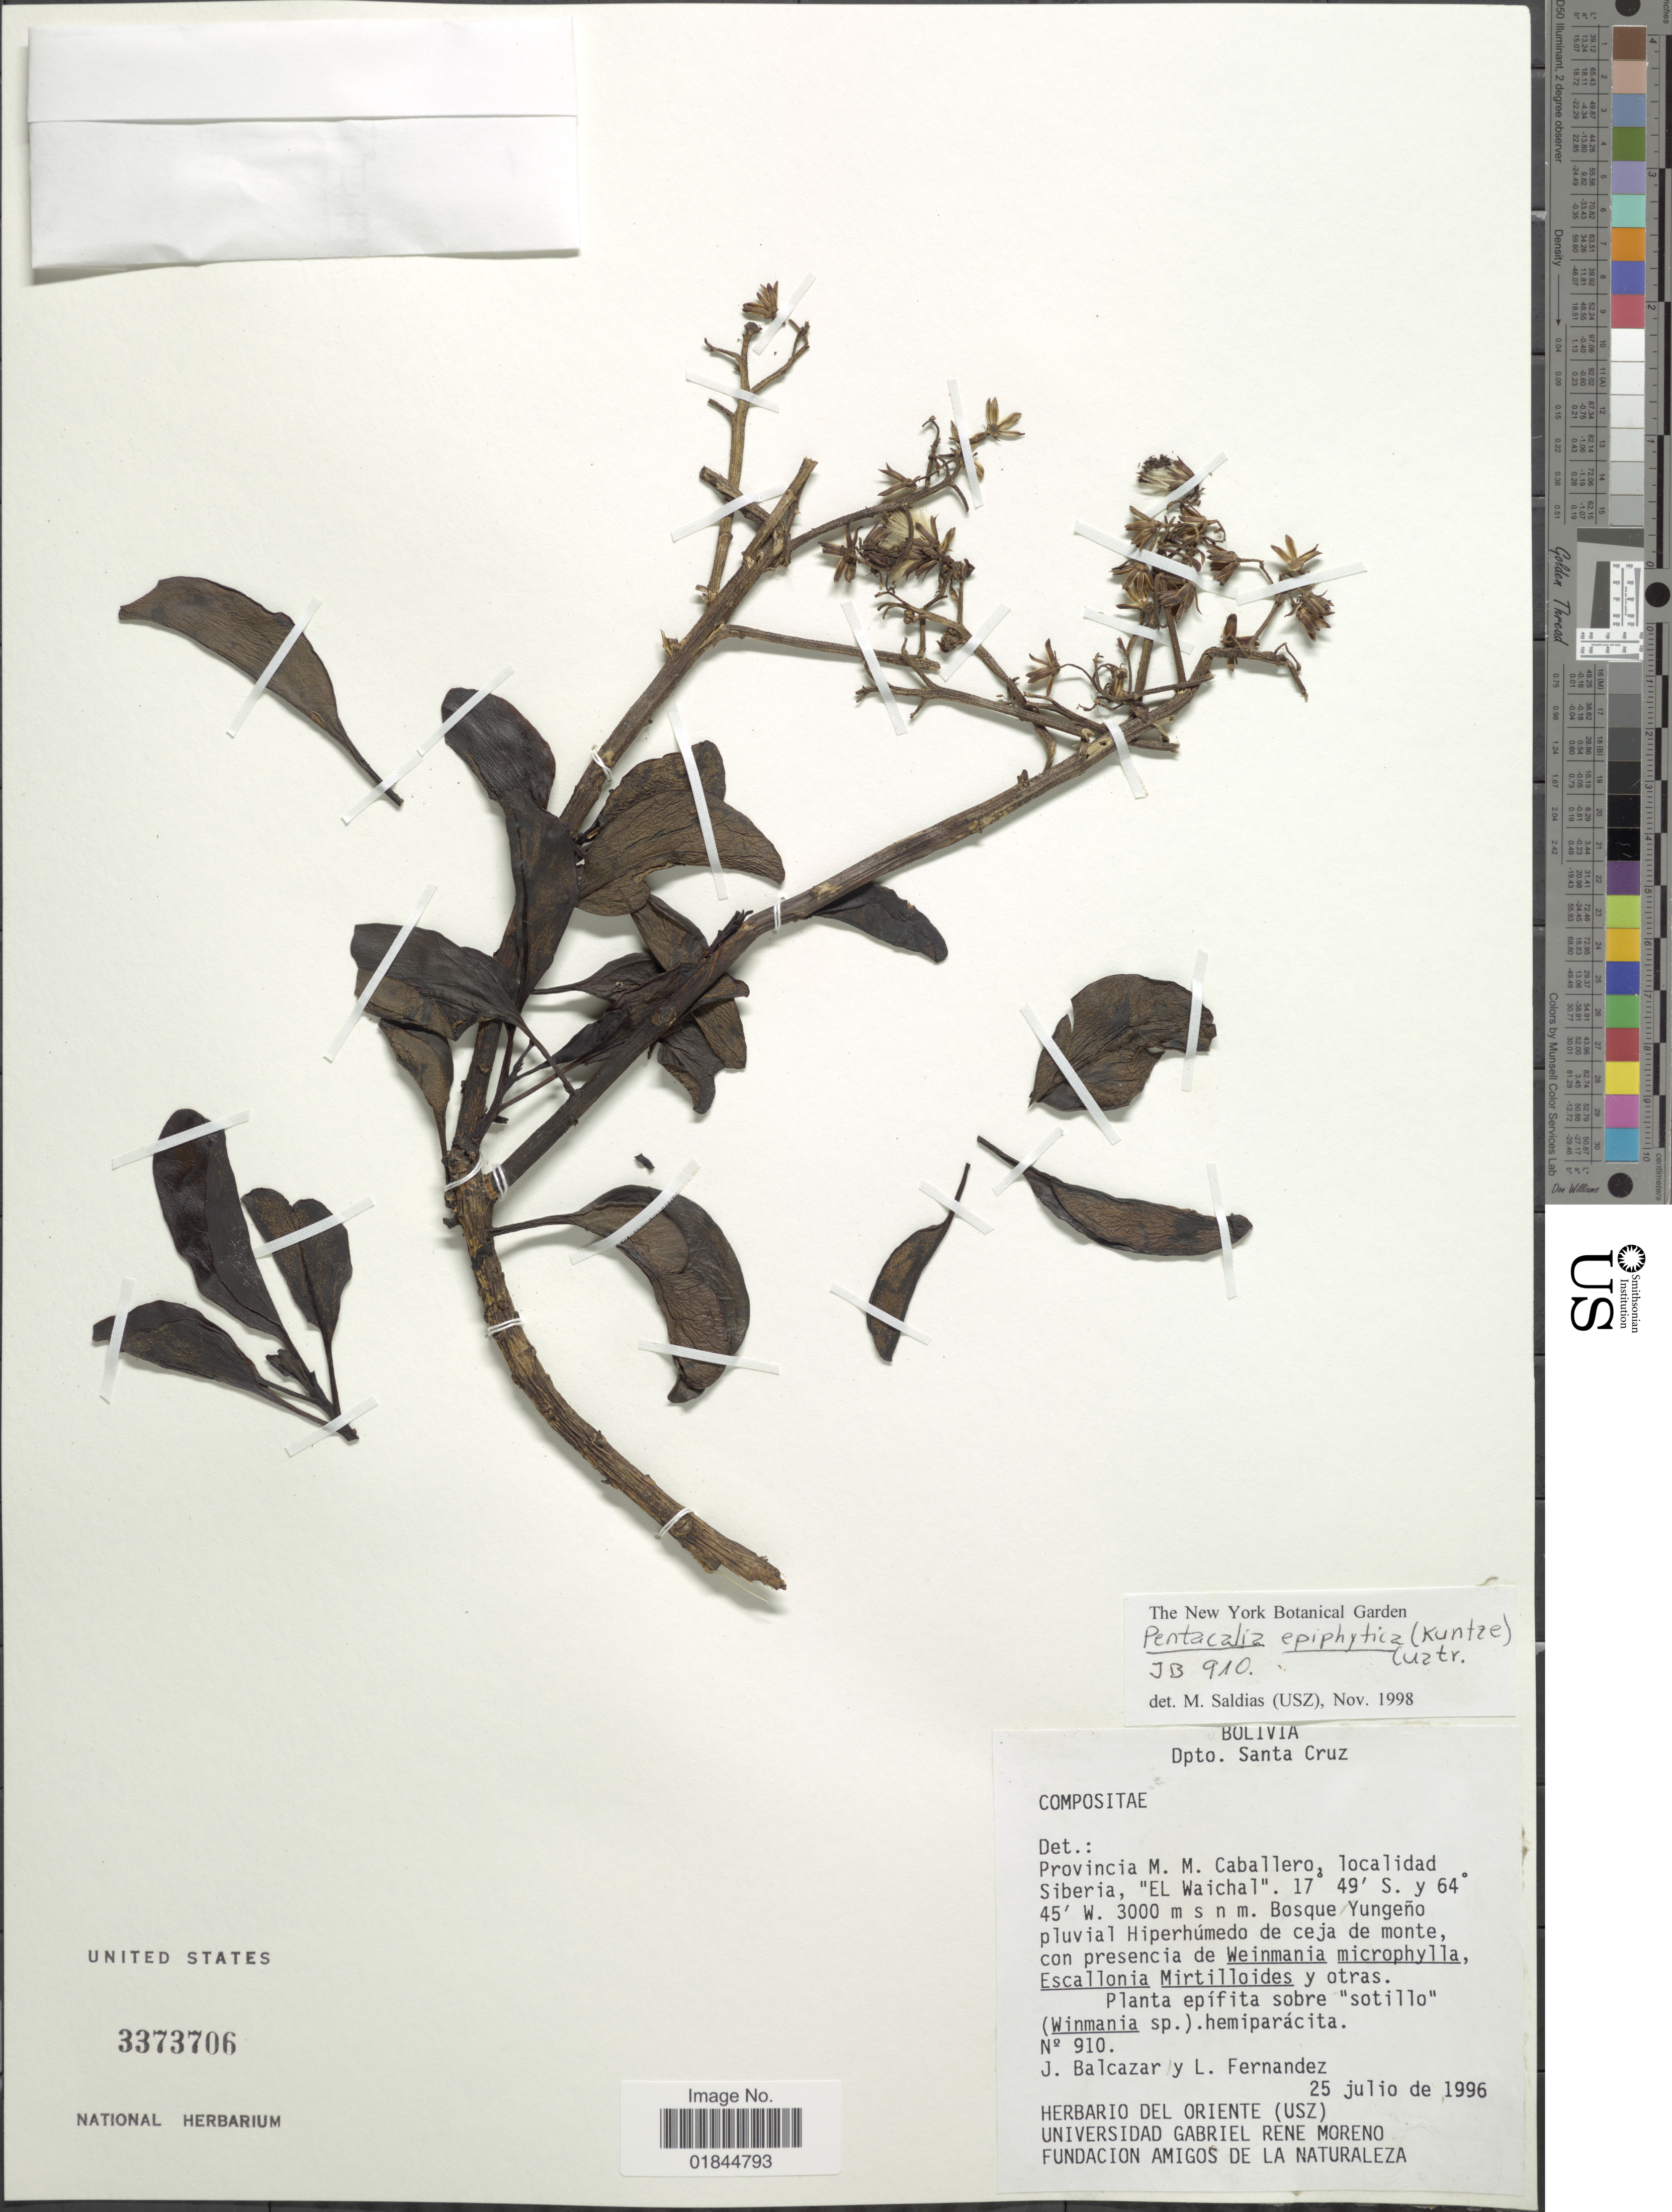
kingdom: Plantae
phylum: Tracheophyta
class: Magnoliopsida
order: Asterales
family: Asteraceae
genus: Pentacalia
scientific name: Pentacalia epiphytica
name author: (Kuntze) Cuatrec.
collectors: J. Balcazar & L. Fernandez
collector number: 910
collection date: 1996-07-25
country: Bolivia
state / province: Santa Cruz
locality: Dpto. Santa Cruz. Provincia M. M. Caballero, localidad Siberia, "El Waichal"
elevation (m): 3000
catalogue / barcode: US 3373706